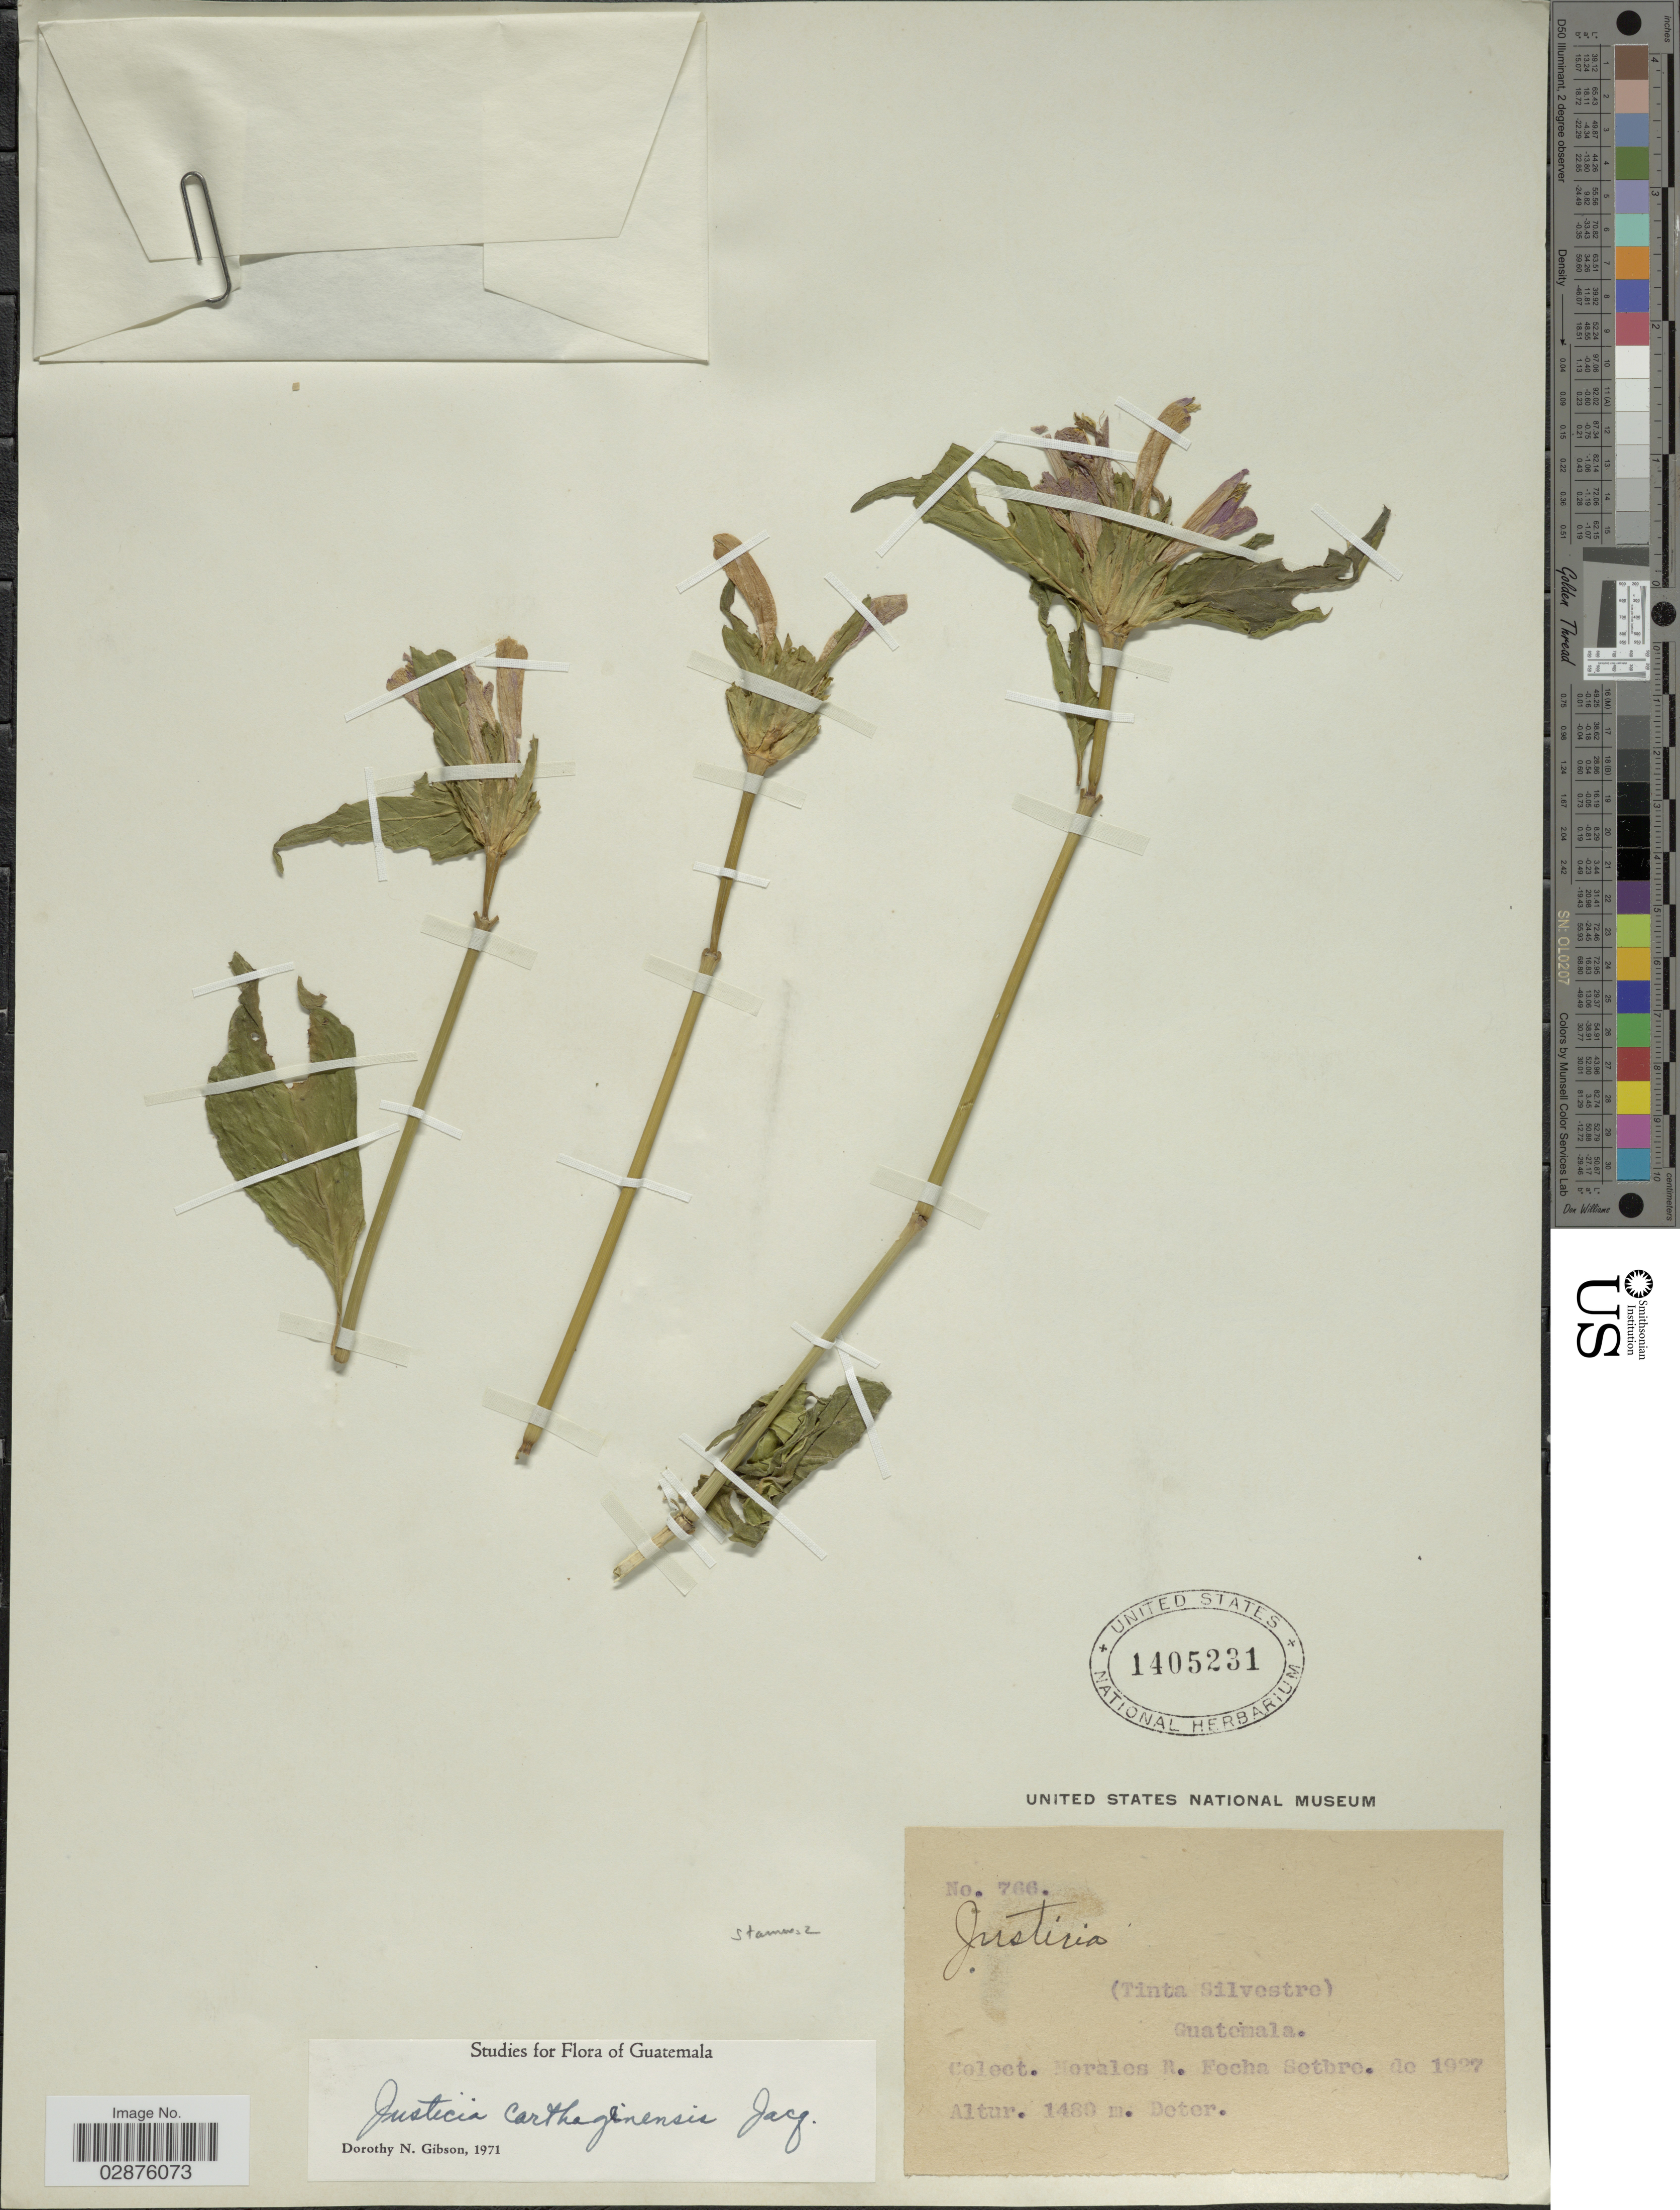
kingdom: Plantae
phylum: Tracheophyta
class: Magnoliopsida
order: Lamiales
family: Acanthaceae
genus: Justicia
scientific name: Justicia carthaginensis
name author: Jacq.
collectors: R. Morales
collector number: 766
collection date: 1927-09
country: Guatemala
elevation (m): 1480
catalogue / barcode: US 1405231